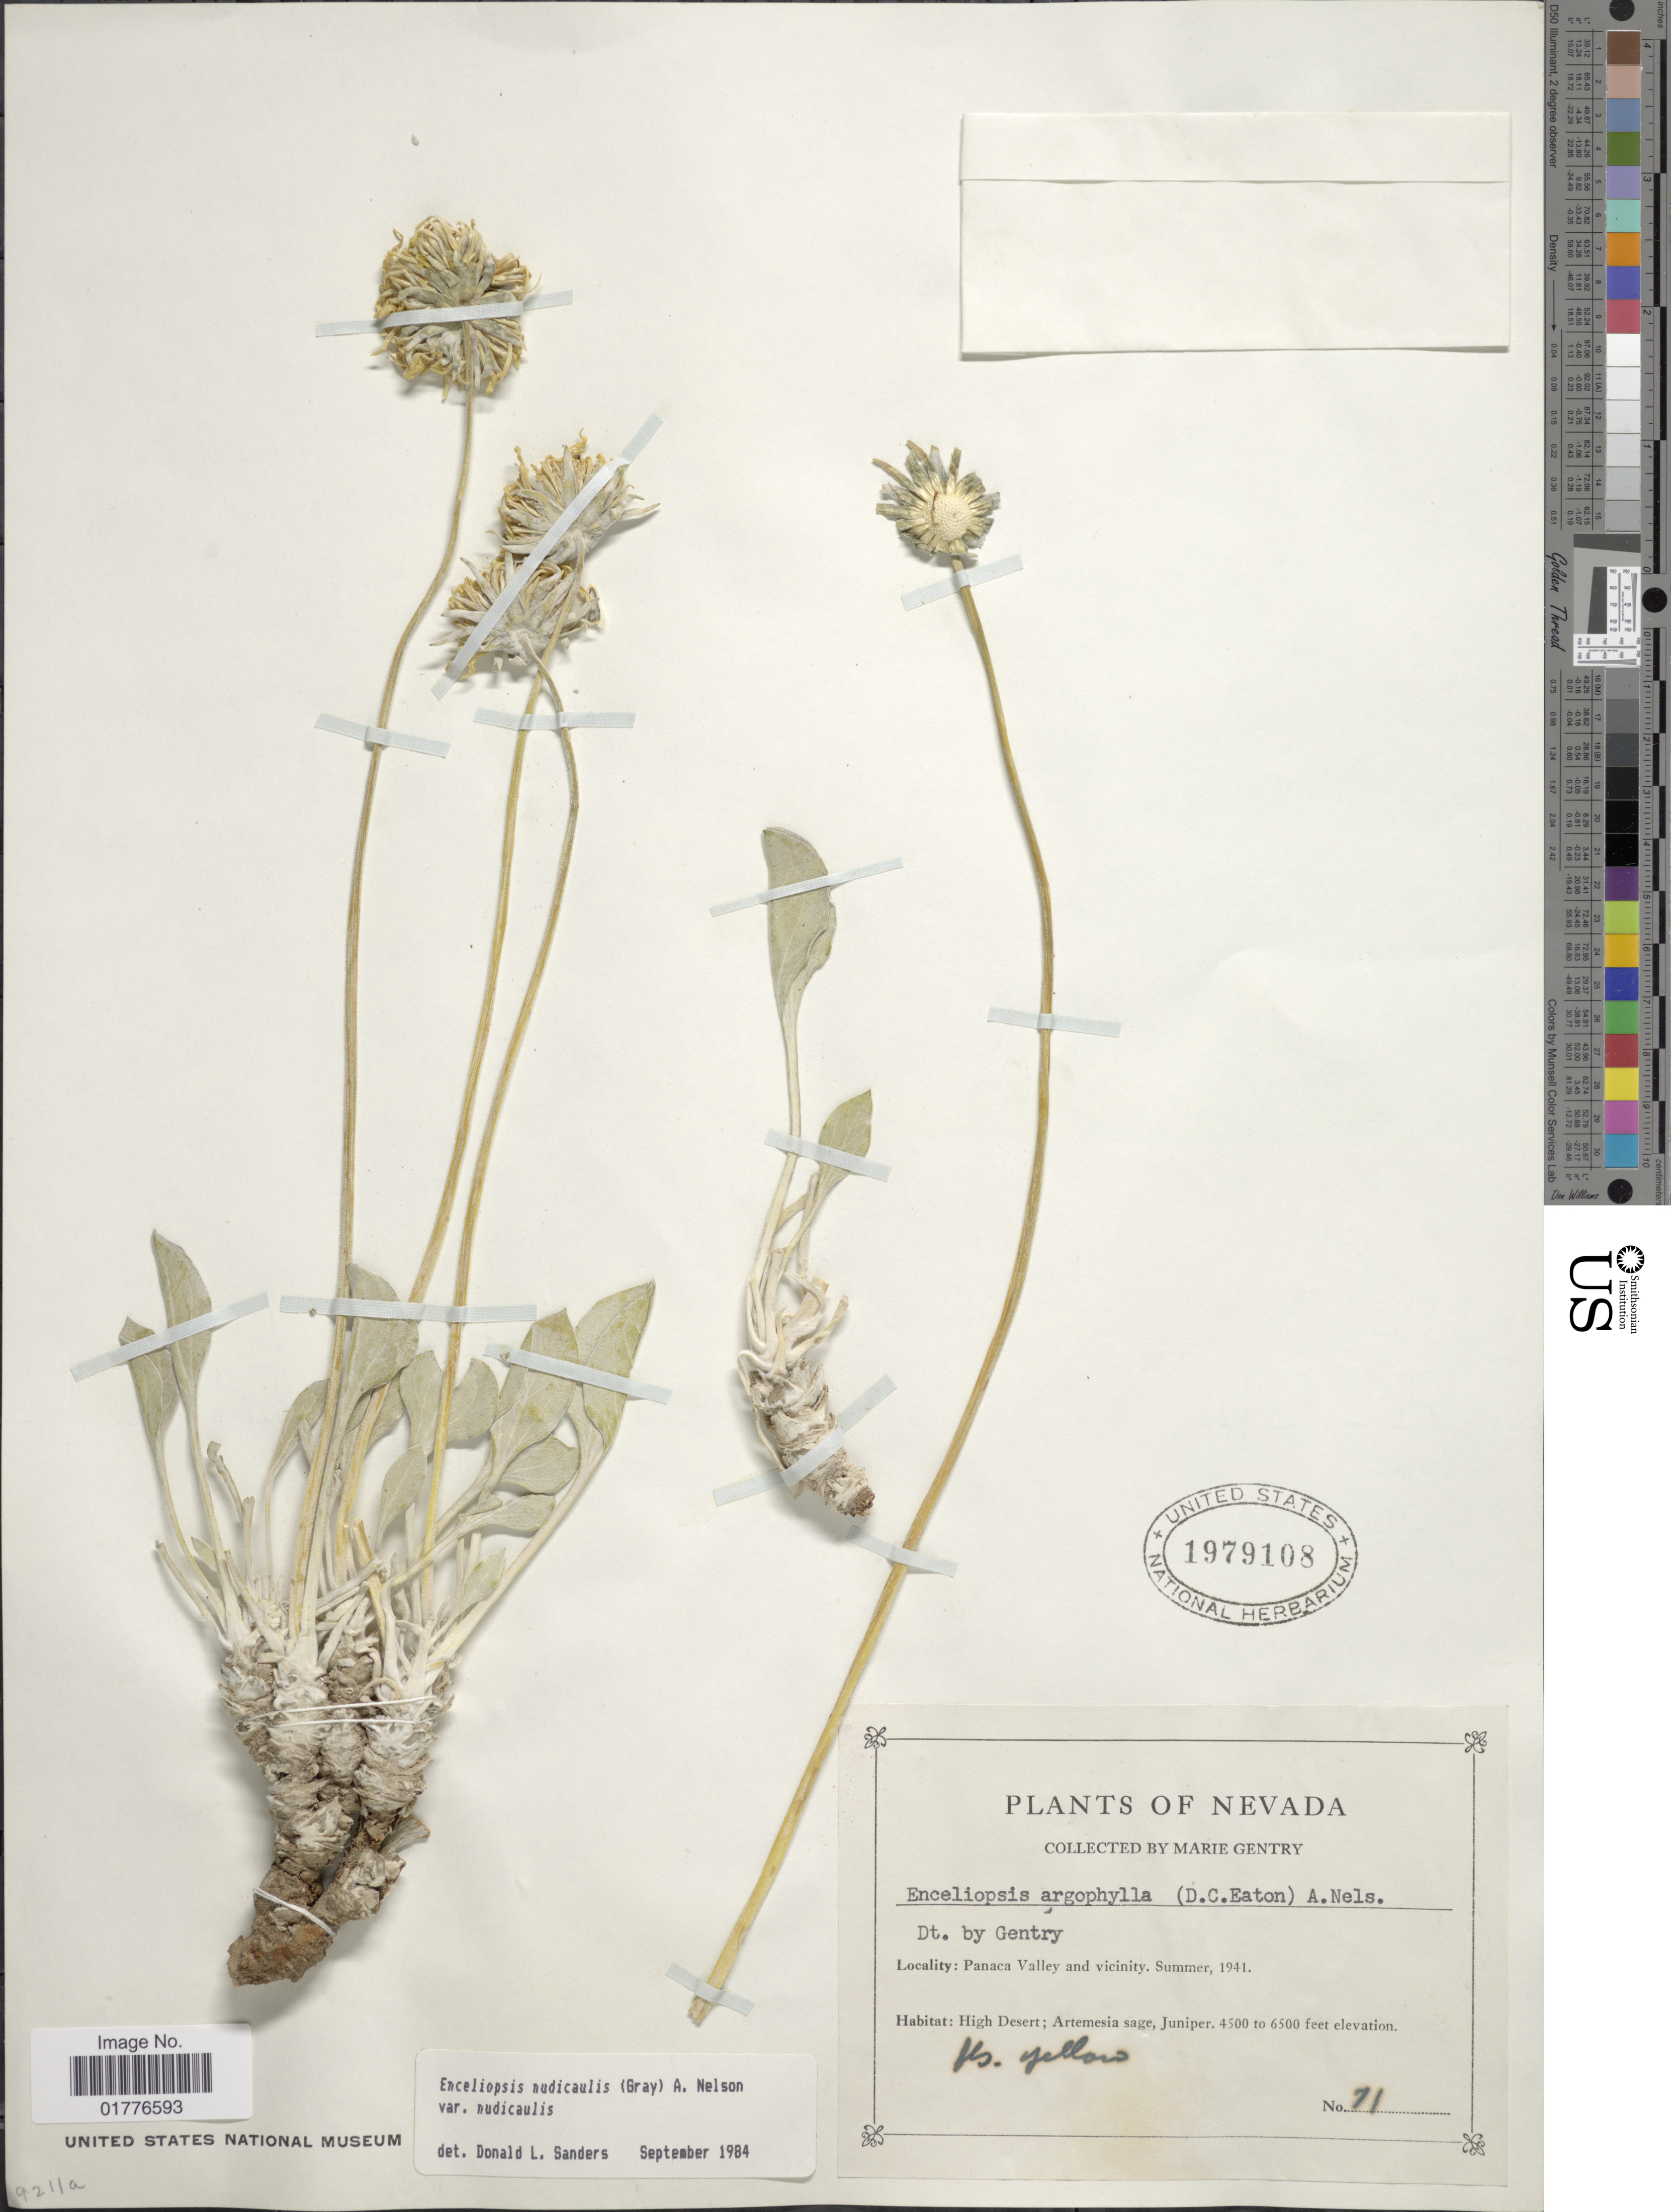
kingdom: Plantae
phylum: Tracheophyta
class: Magnoliopsida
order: Asterales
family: Asteraceae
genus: Enceliopsis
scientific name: Enceliopsis nudicaulis var. nudicaulis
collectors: M. Gentry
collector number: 71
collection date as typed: Summer 1941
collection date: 1941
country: United States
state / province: Nevada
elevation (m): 1372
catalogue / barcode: US 1979108